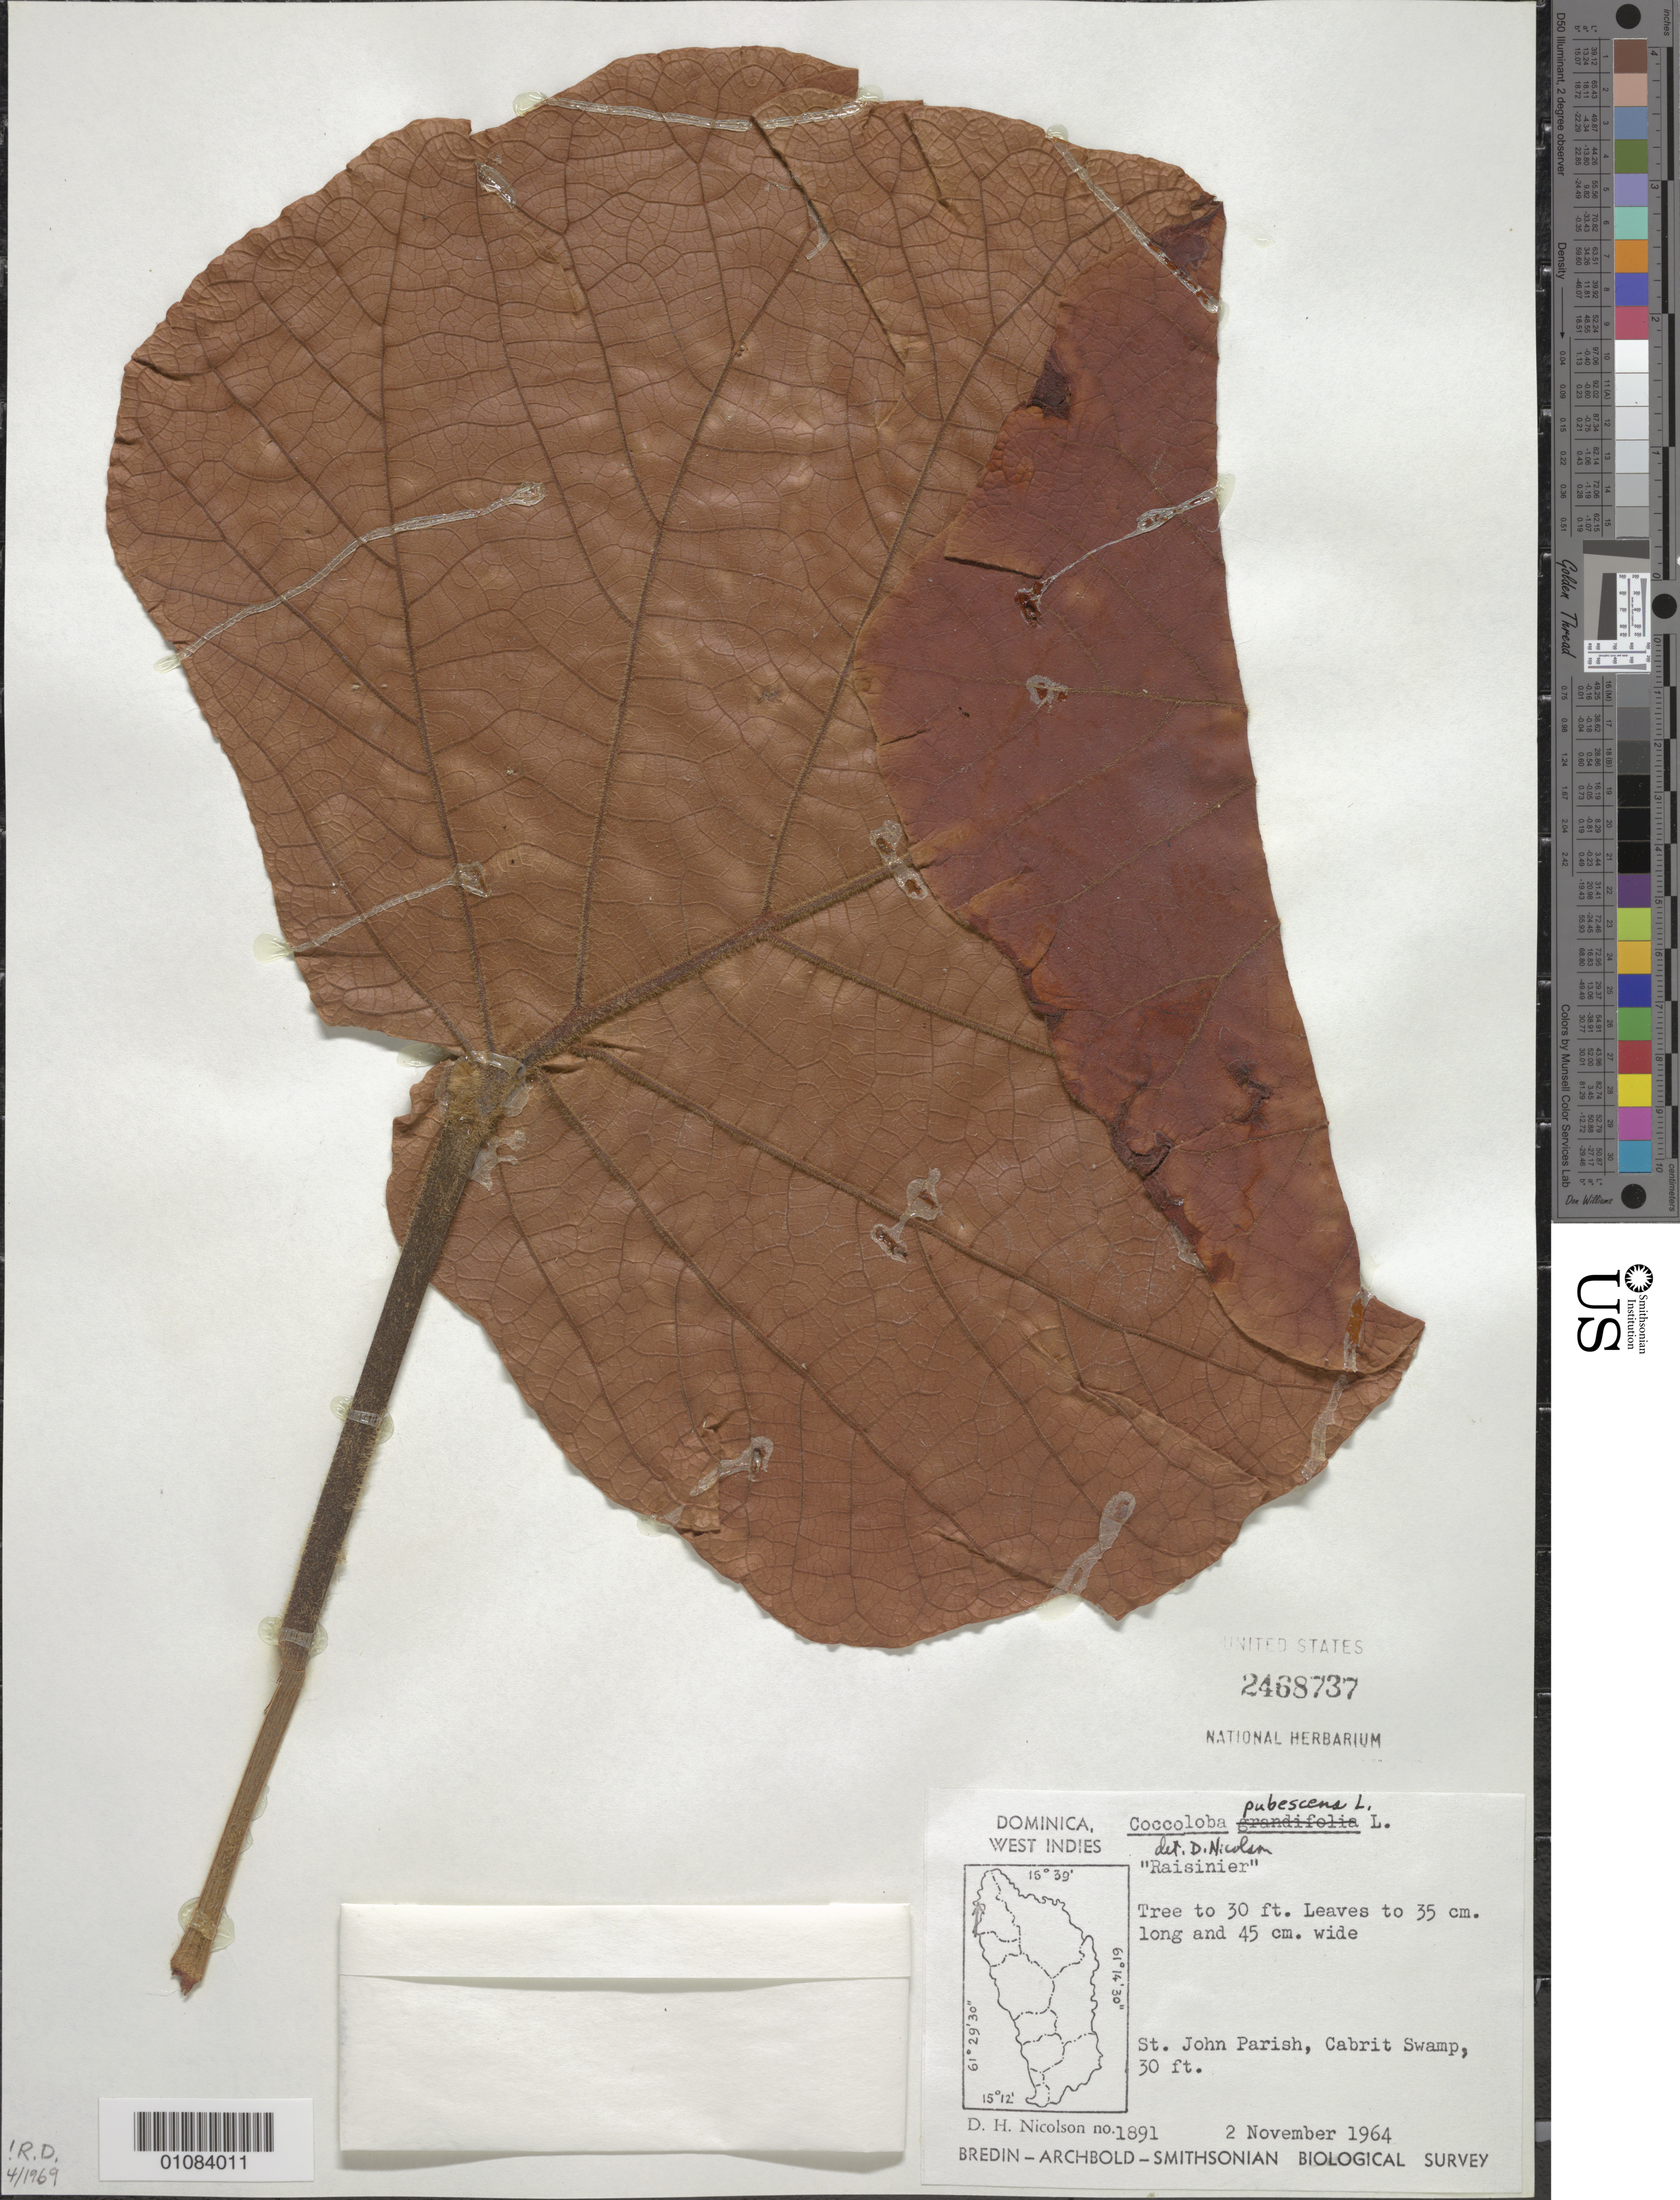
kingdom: Plantae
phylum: Tracheophyta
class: Magnoliopsida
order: Caryophyllales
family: Polygonaceae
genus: Coccoloba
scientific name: Coccoloba pubescens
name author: L.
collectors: D. H. Nicolson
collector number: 1891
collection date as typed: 02 Nov 1964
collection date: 1964-11-02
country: Dominica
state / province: St. John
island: Dominica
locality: St. John Parish, Cabrit Swamp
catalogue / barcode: US 2468737